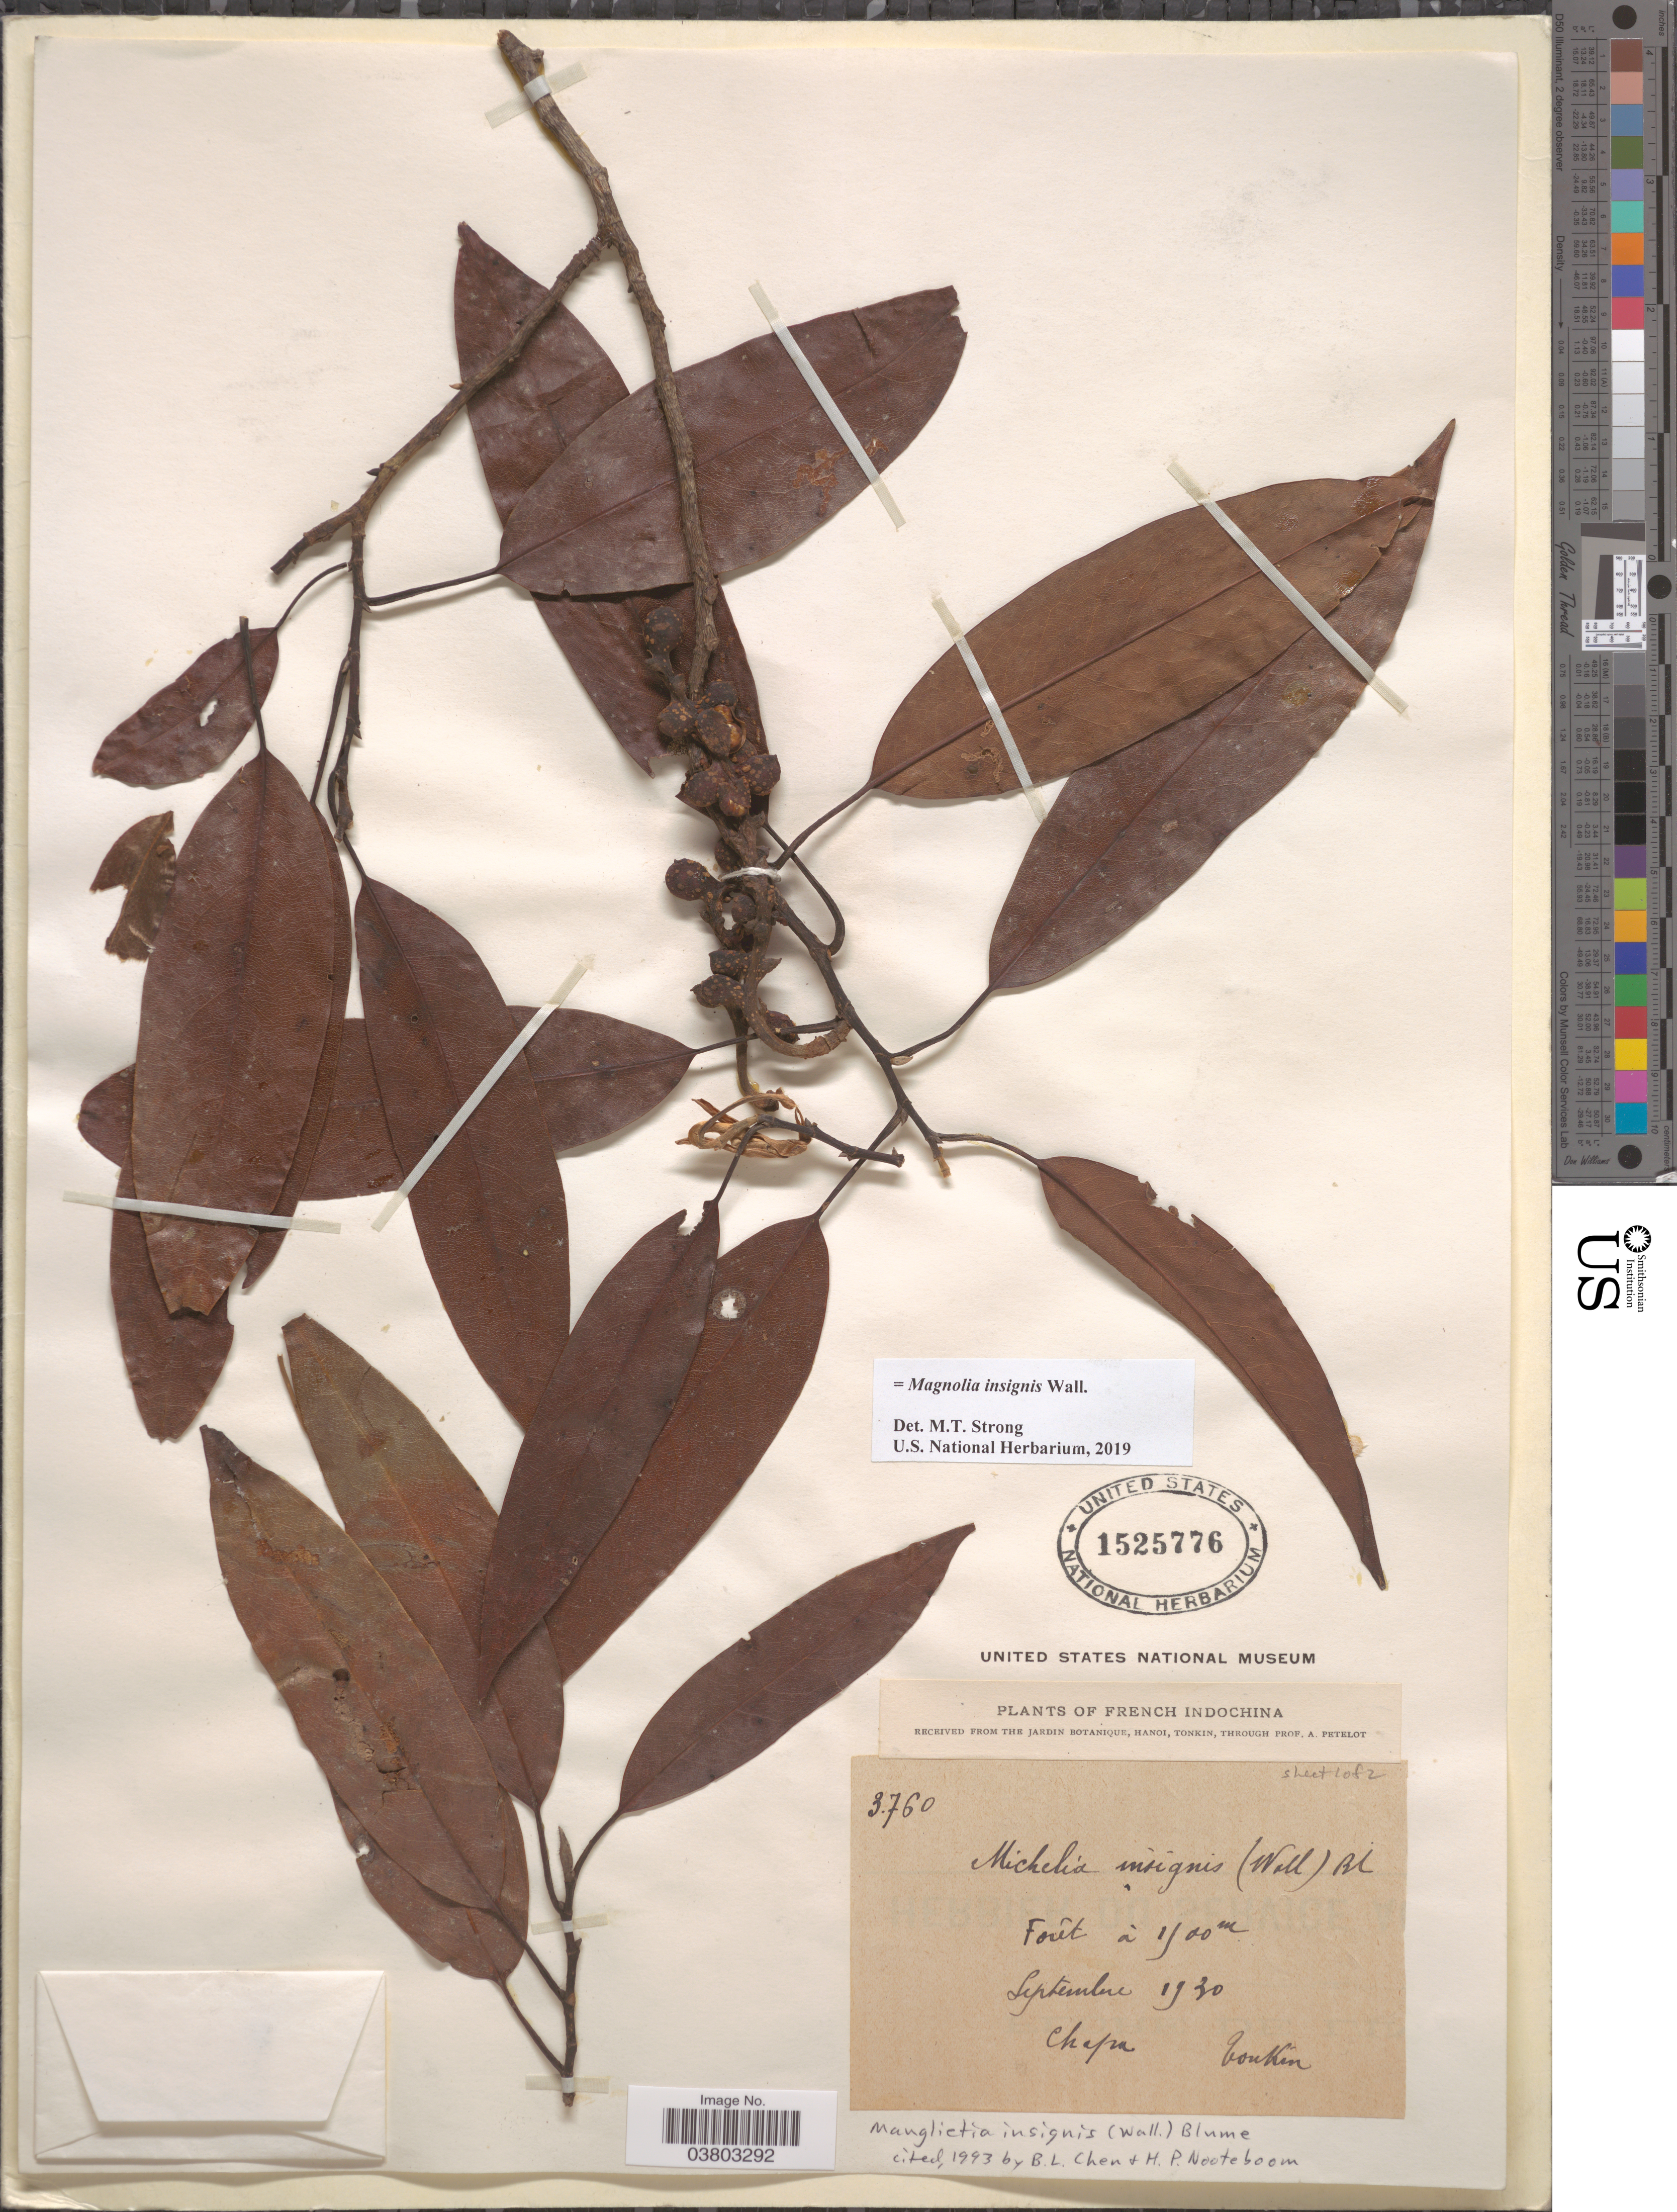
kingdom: Plantae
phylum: Tracheophyta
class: Magnoliopsida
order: Magnoliales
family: Magnoliaceae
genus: Magnolia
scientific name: Magnolia insignis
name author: Wall.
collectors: P. A. Pételot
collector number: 3760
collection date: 1930-09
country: Vietnam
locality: French Indochina. Chapa.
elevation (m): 1500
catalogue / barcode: US 1525776